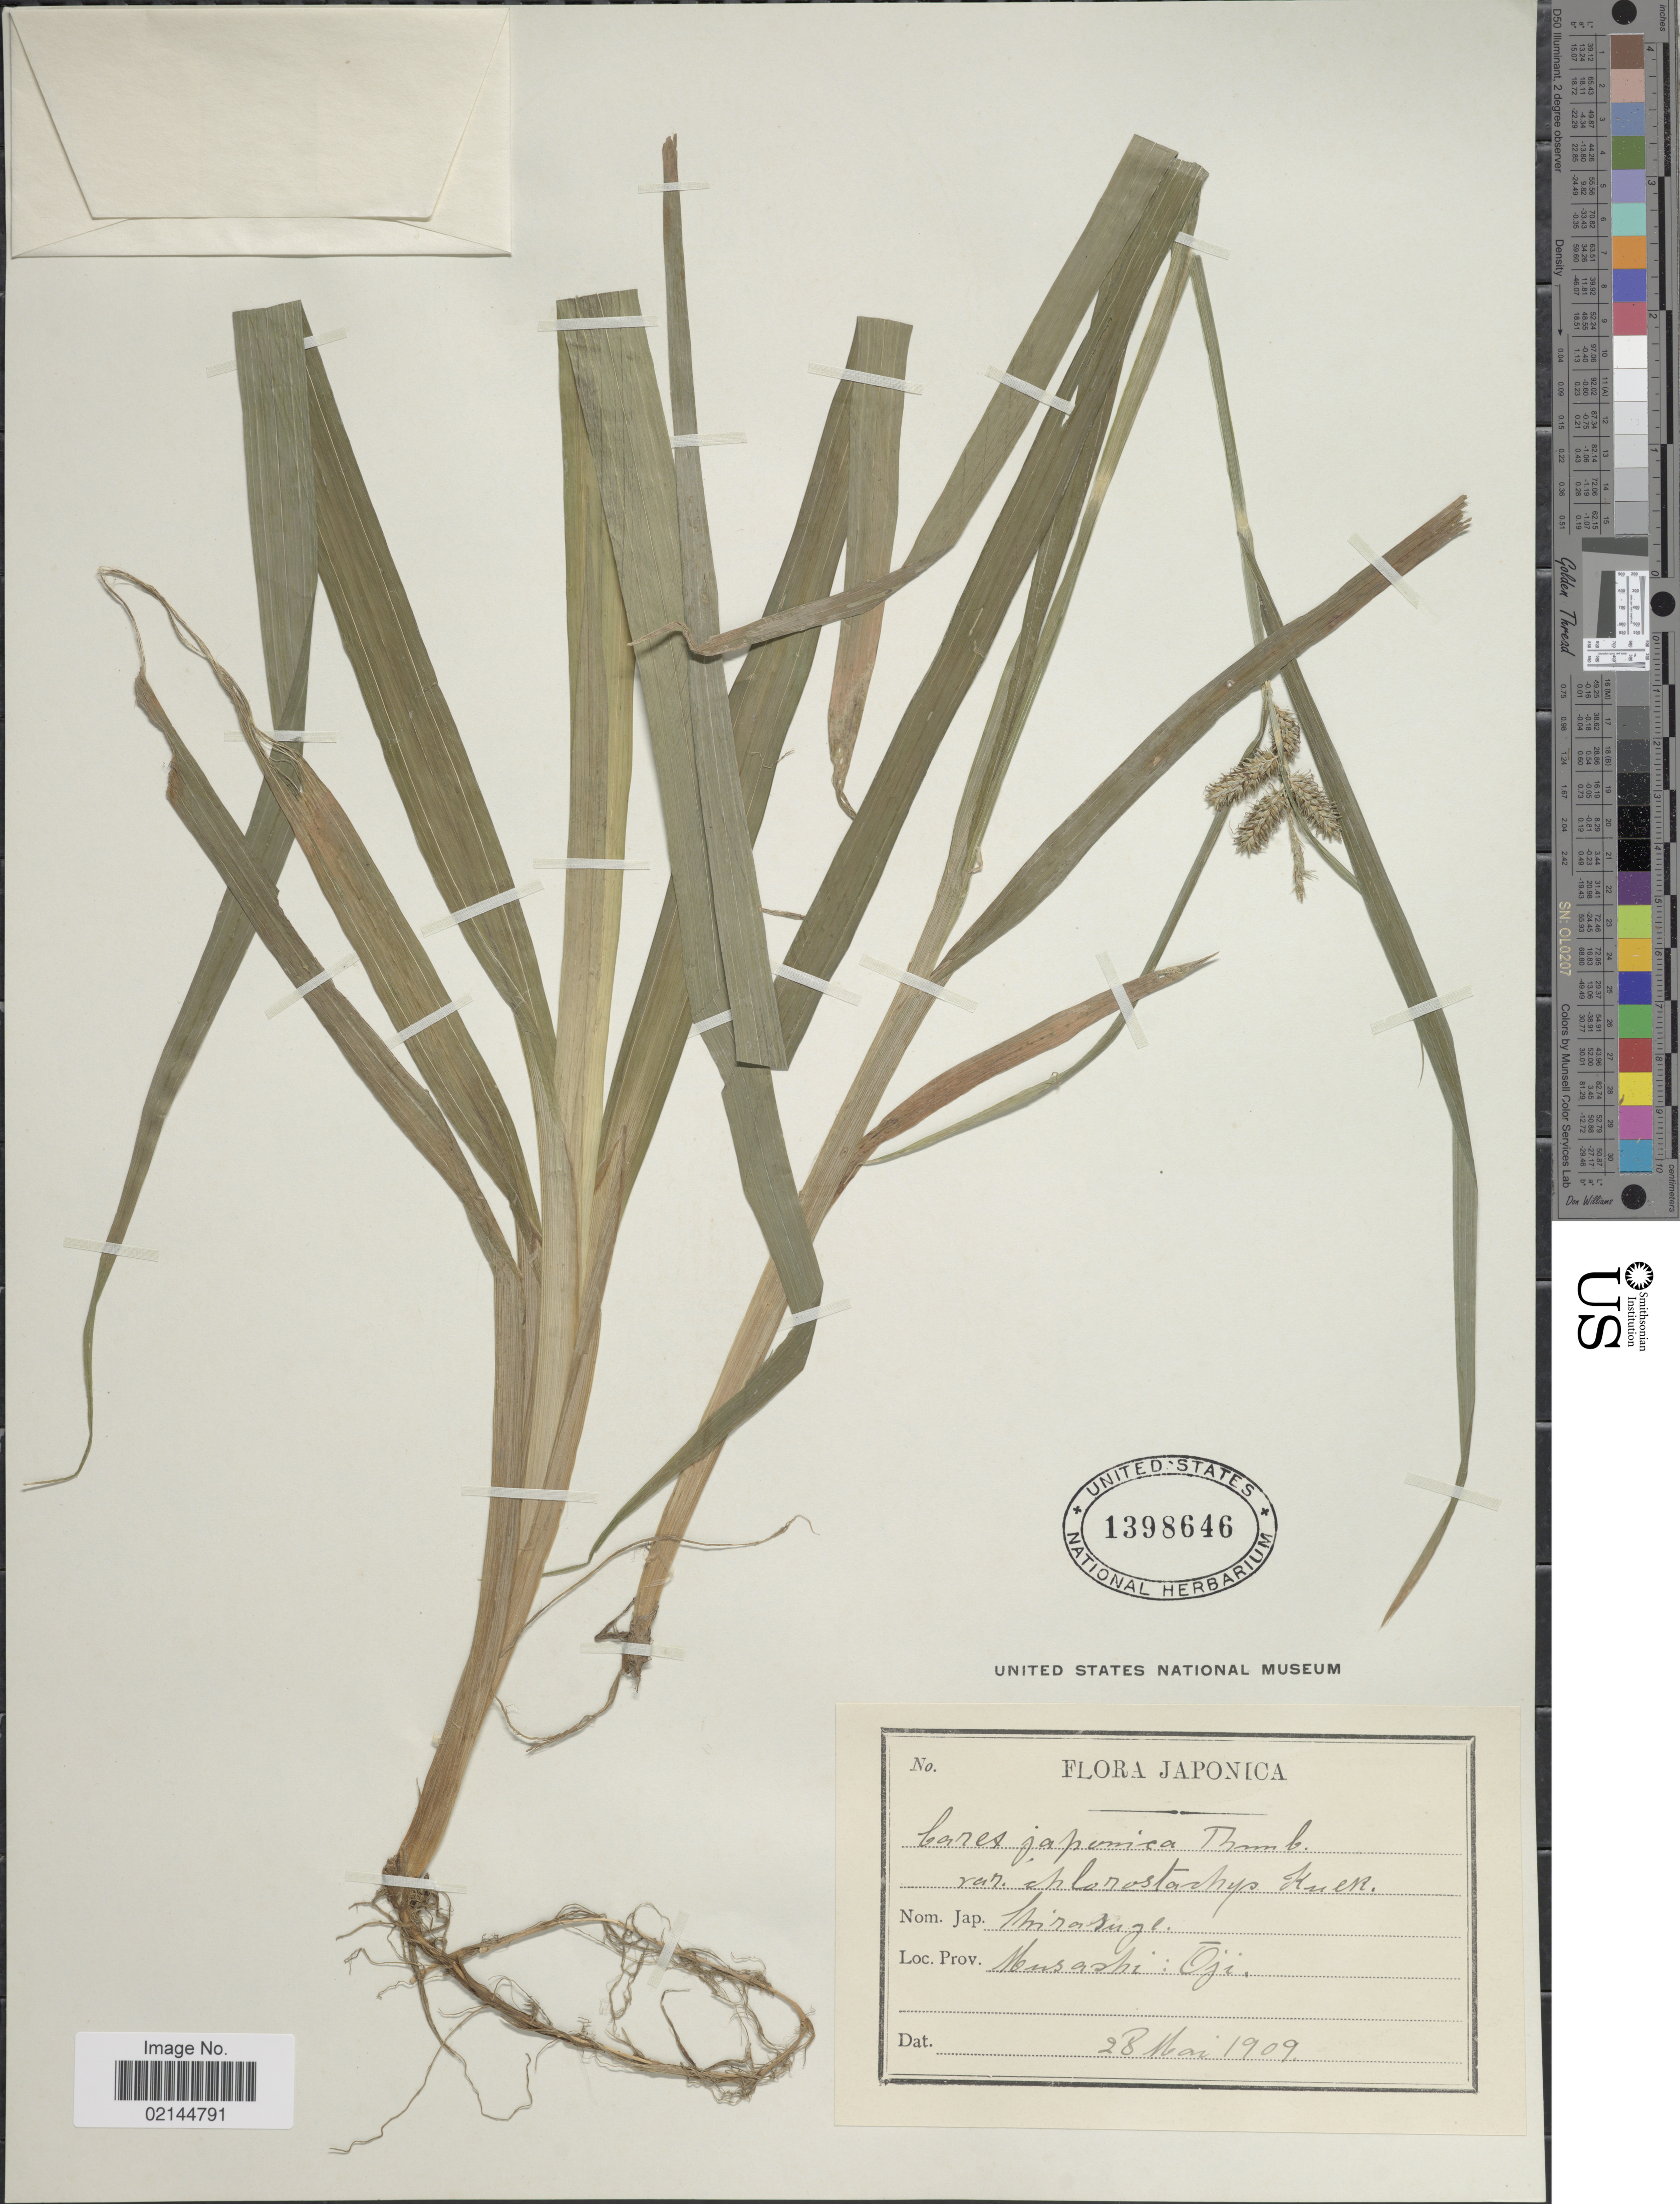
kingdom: Plantae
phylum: Tracheophyta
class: Liliopsida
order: Poales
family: Cyperaceae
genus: Carex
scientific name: Carex japonica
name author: Thunb.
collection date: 1909-05-28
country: Japan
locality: Musashi: Oji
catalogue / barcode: US 1398646